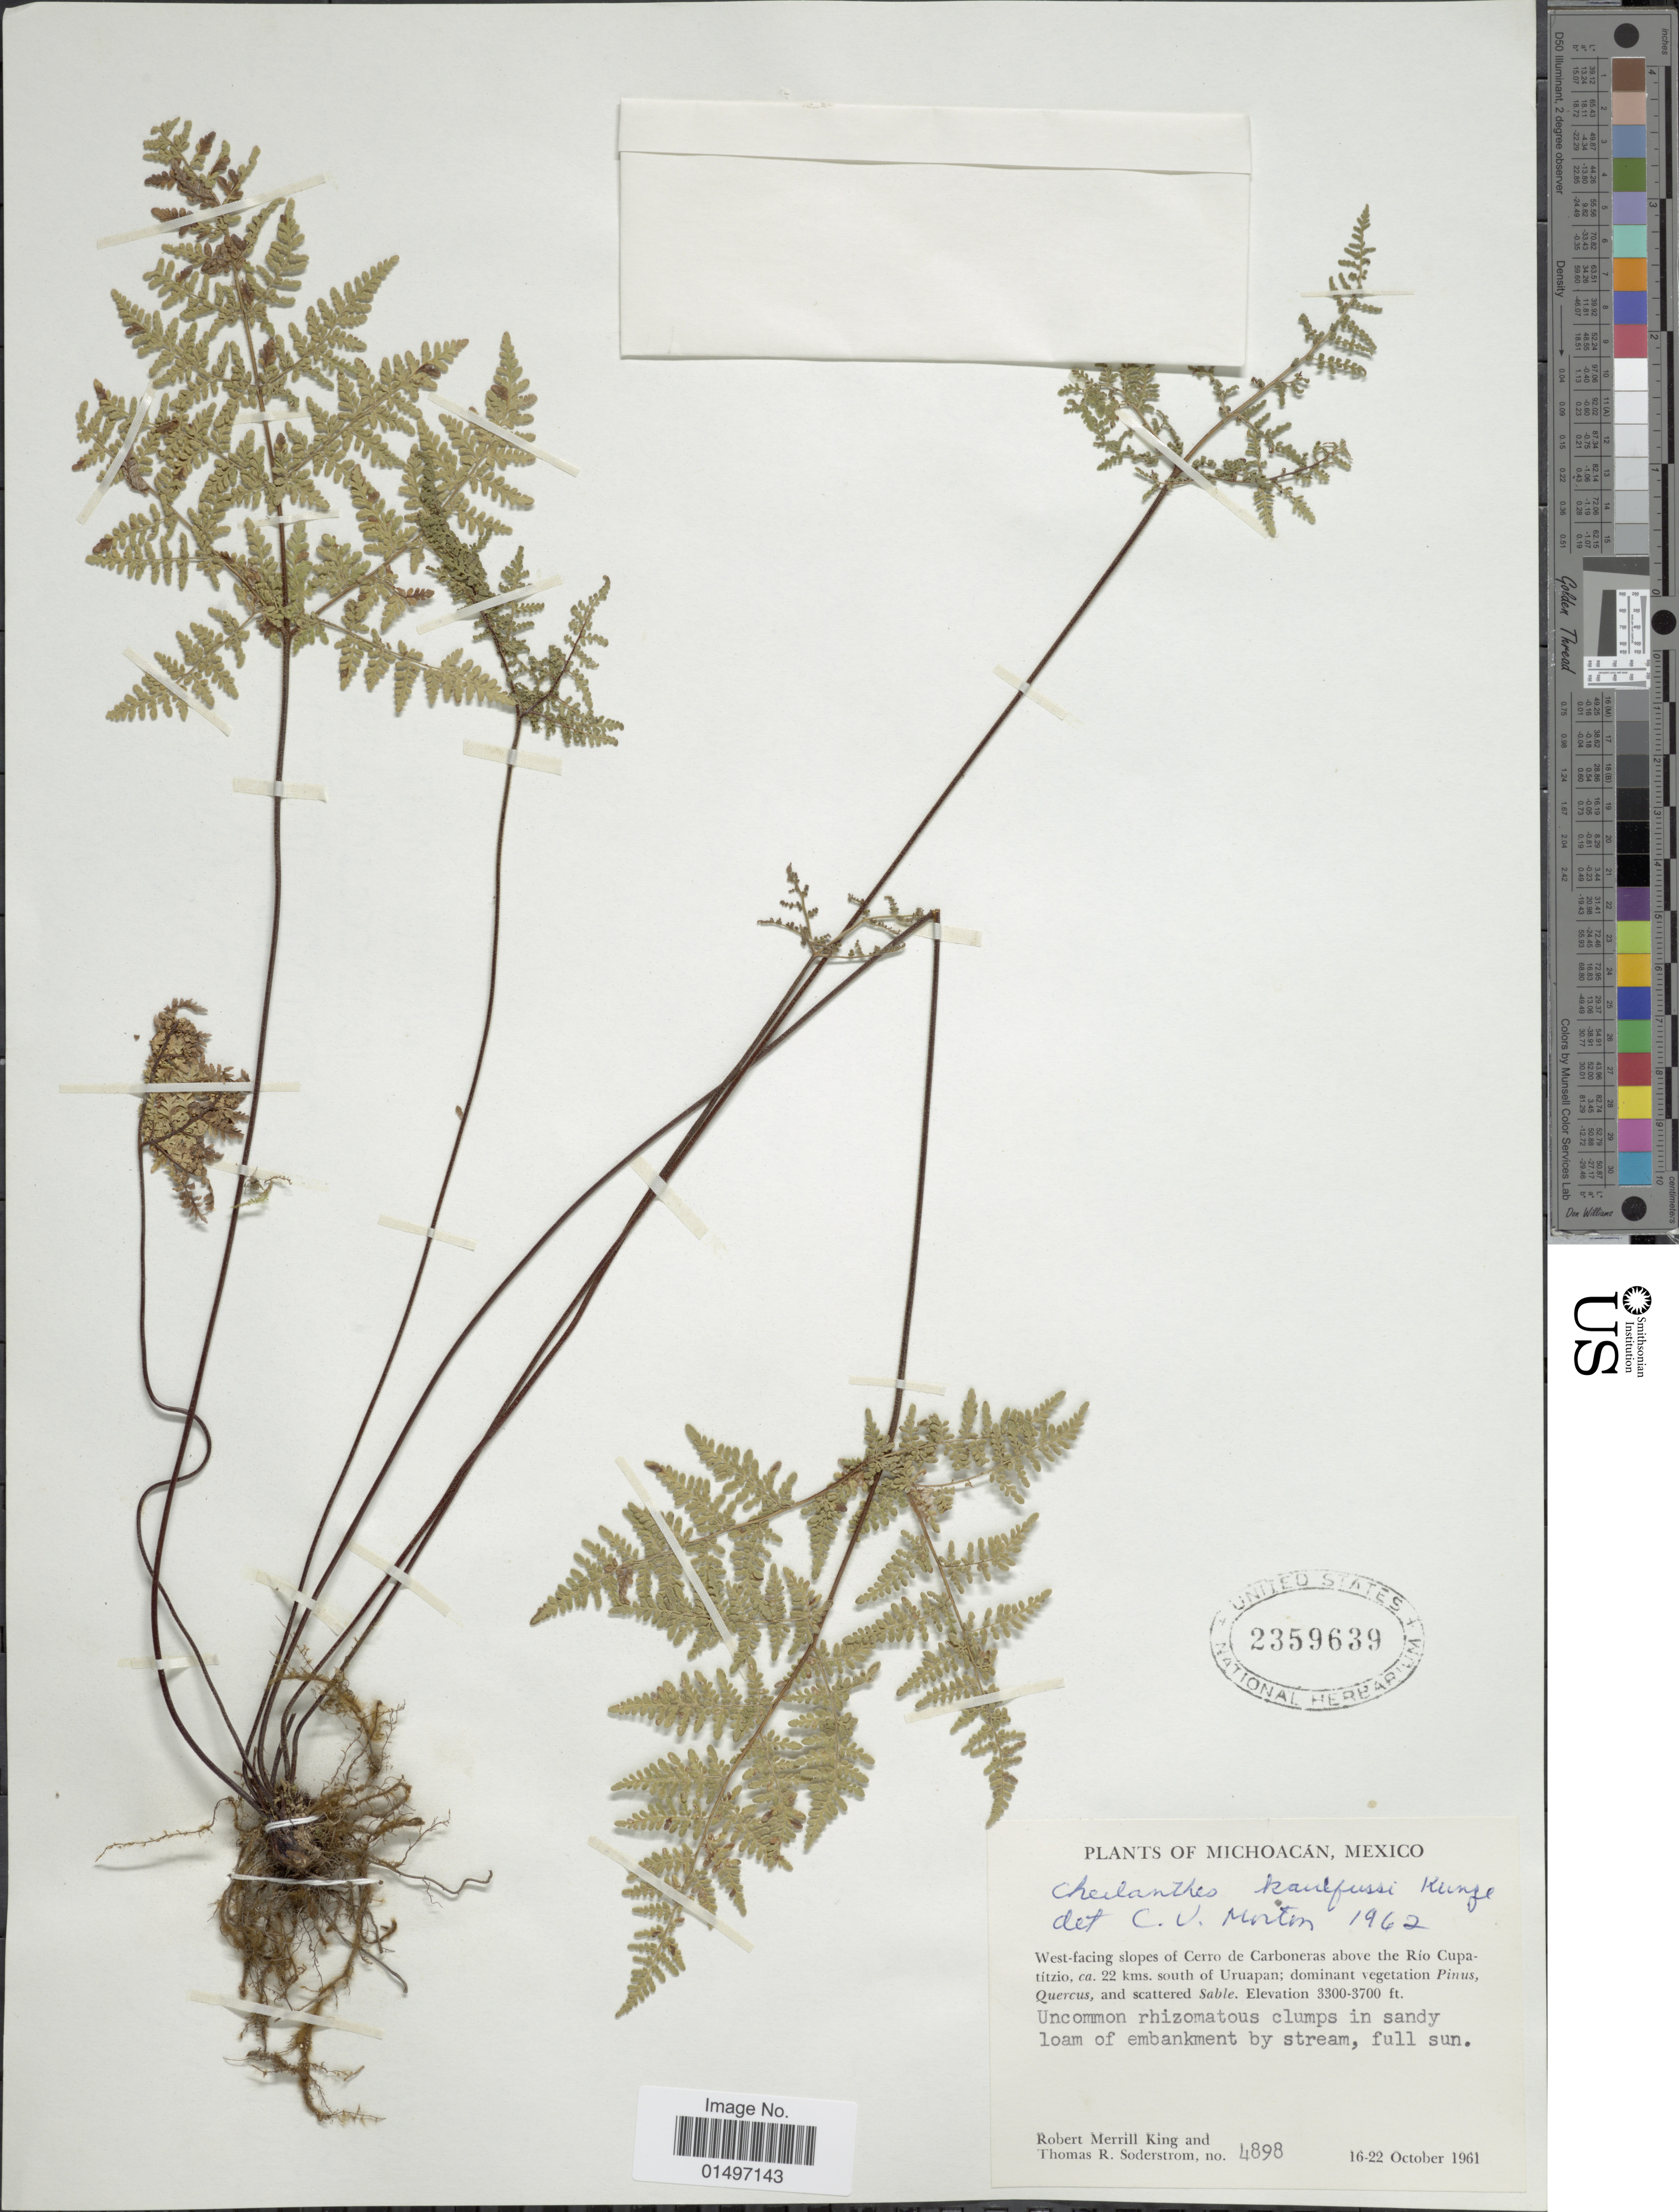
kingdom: Plantae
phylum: Tracheophyta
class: Polypodiopsida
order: Polypodiales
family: Pteridaceae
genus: Gaga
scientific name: Gaga kaulfussii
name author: (Kunze) Fay W. Li & Windham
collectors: R. M. King & T. R. Soderstrom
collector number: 4898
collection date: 1961-10-16/1961-10-22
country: Mexico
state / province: Michoacán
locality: Mexico, Michoacan, west-facing slopes of Cerro de Carboneras above the Rio Cupatitzio, ca. 22 kms. south of Uruapan.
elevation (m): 1006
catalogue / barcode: US 2359639